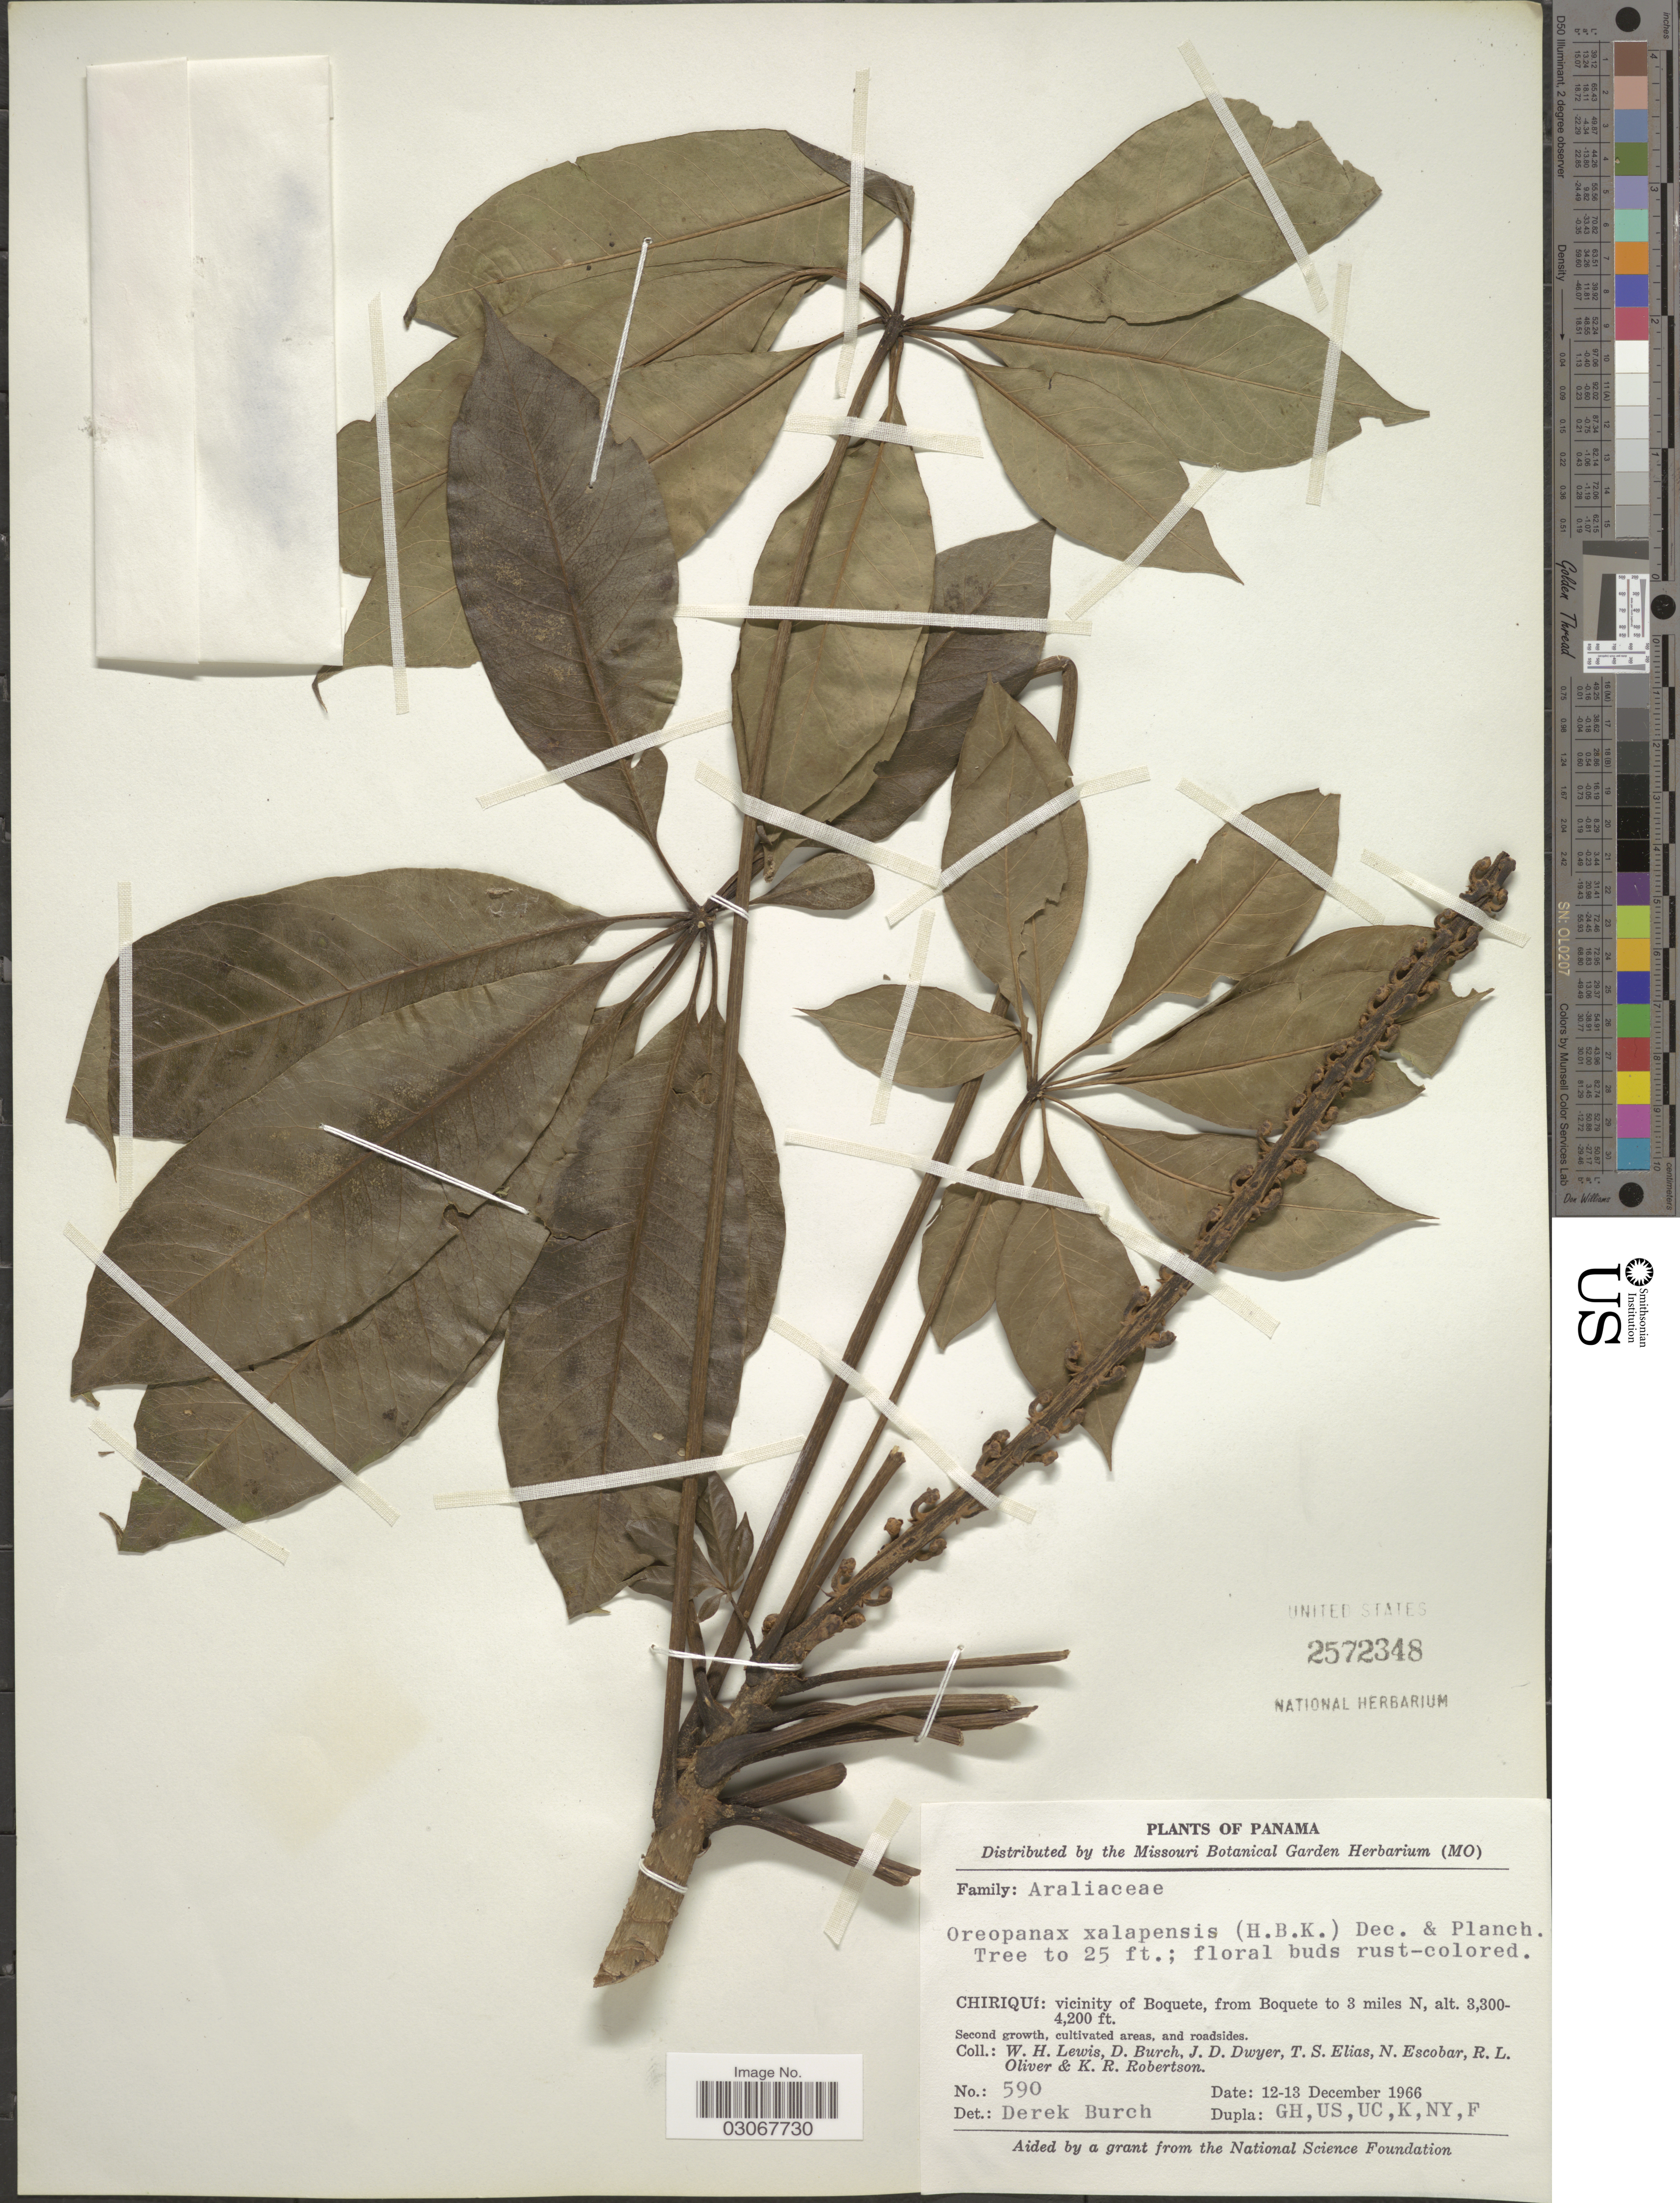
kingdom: Plantae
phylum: Tracheophyta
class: Magnoliopsida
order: Apiales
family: Araliaceae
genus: Oreopanax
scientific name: Oreopanax xalapensis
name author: (Kunth) Decne. & Planch.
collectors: W. H. Lewis, D. Bruch, J. D. Dwyer, T. S. Elias & et al.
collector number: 590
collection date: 1966-12-12/1966-12-13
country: Panama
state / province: Chiriqui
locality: Vicinity of Boquete, from Boquete to 3 miles N.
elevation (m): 1006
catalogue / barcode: US 2572348